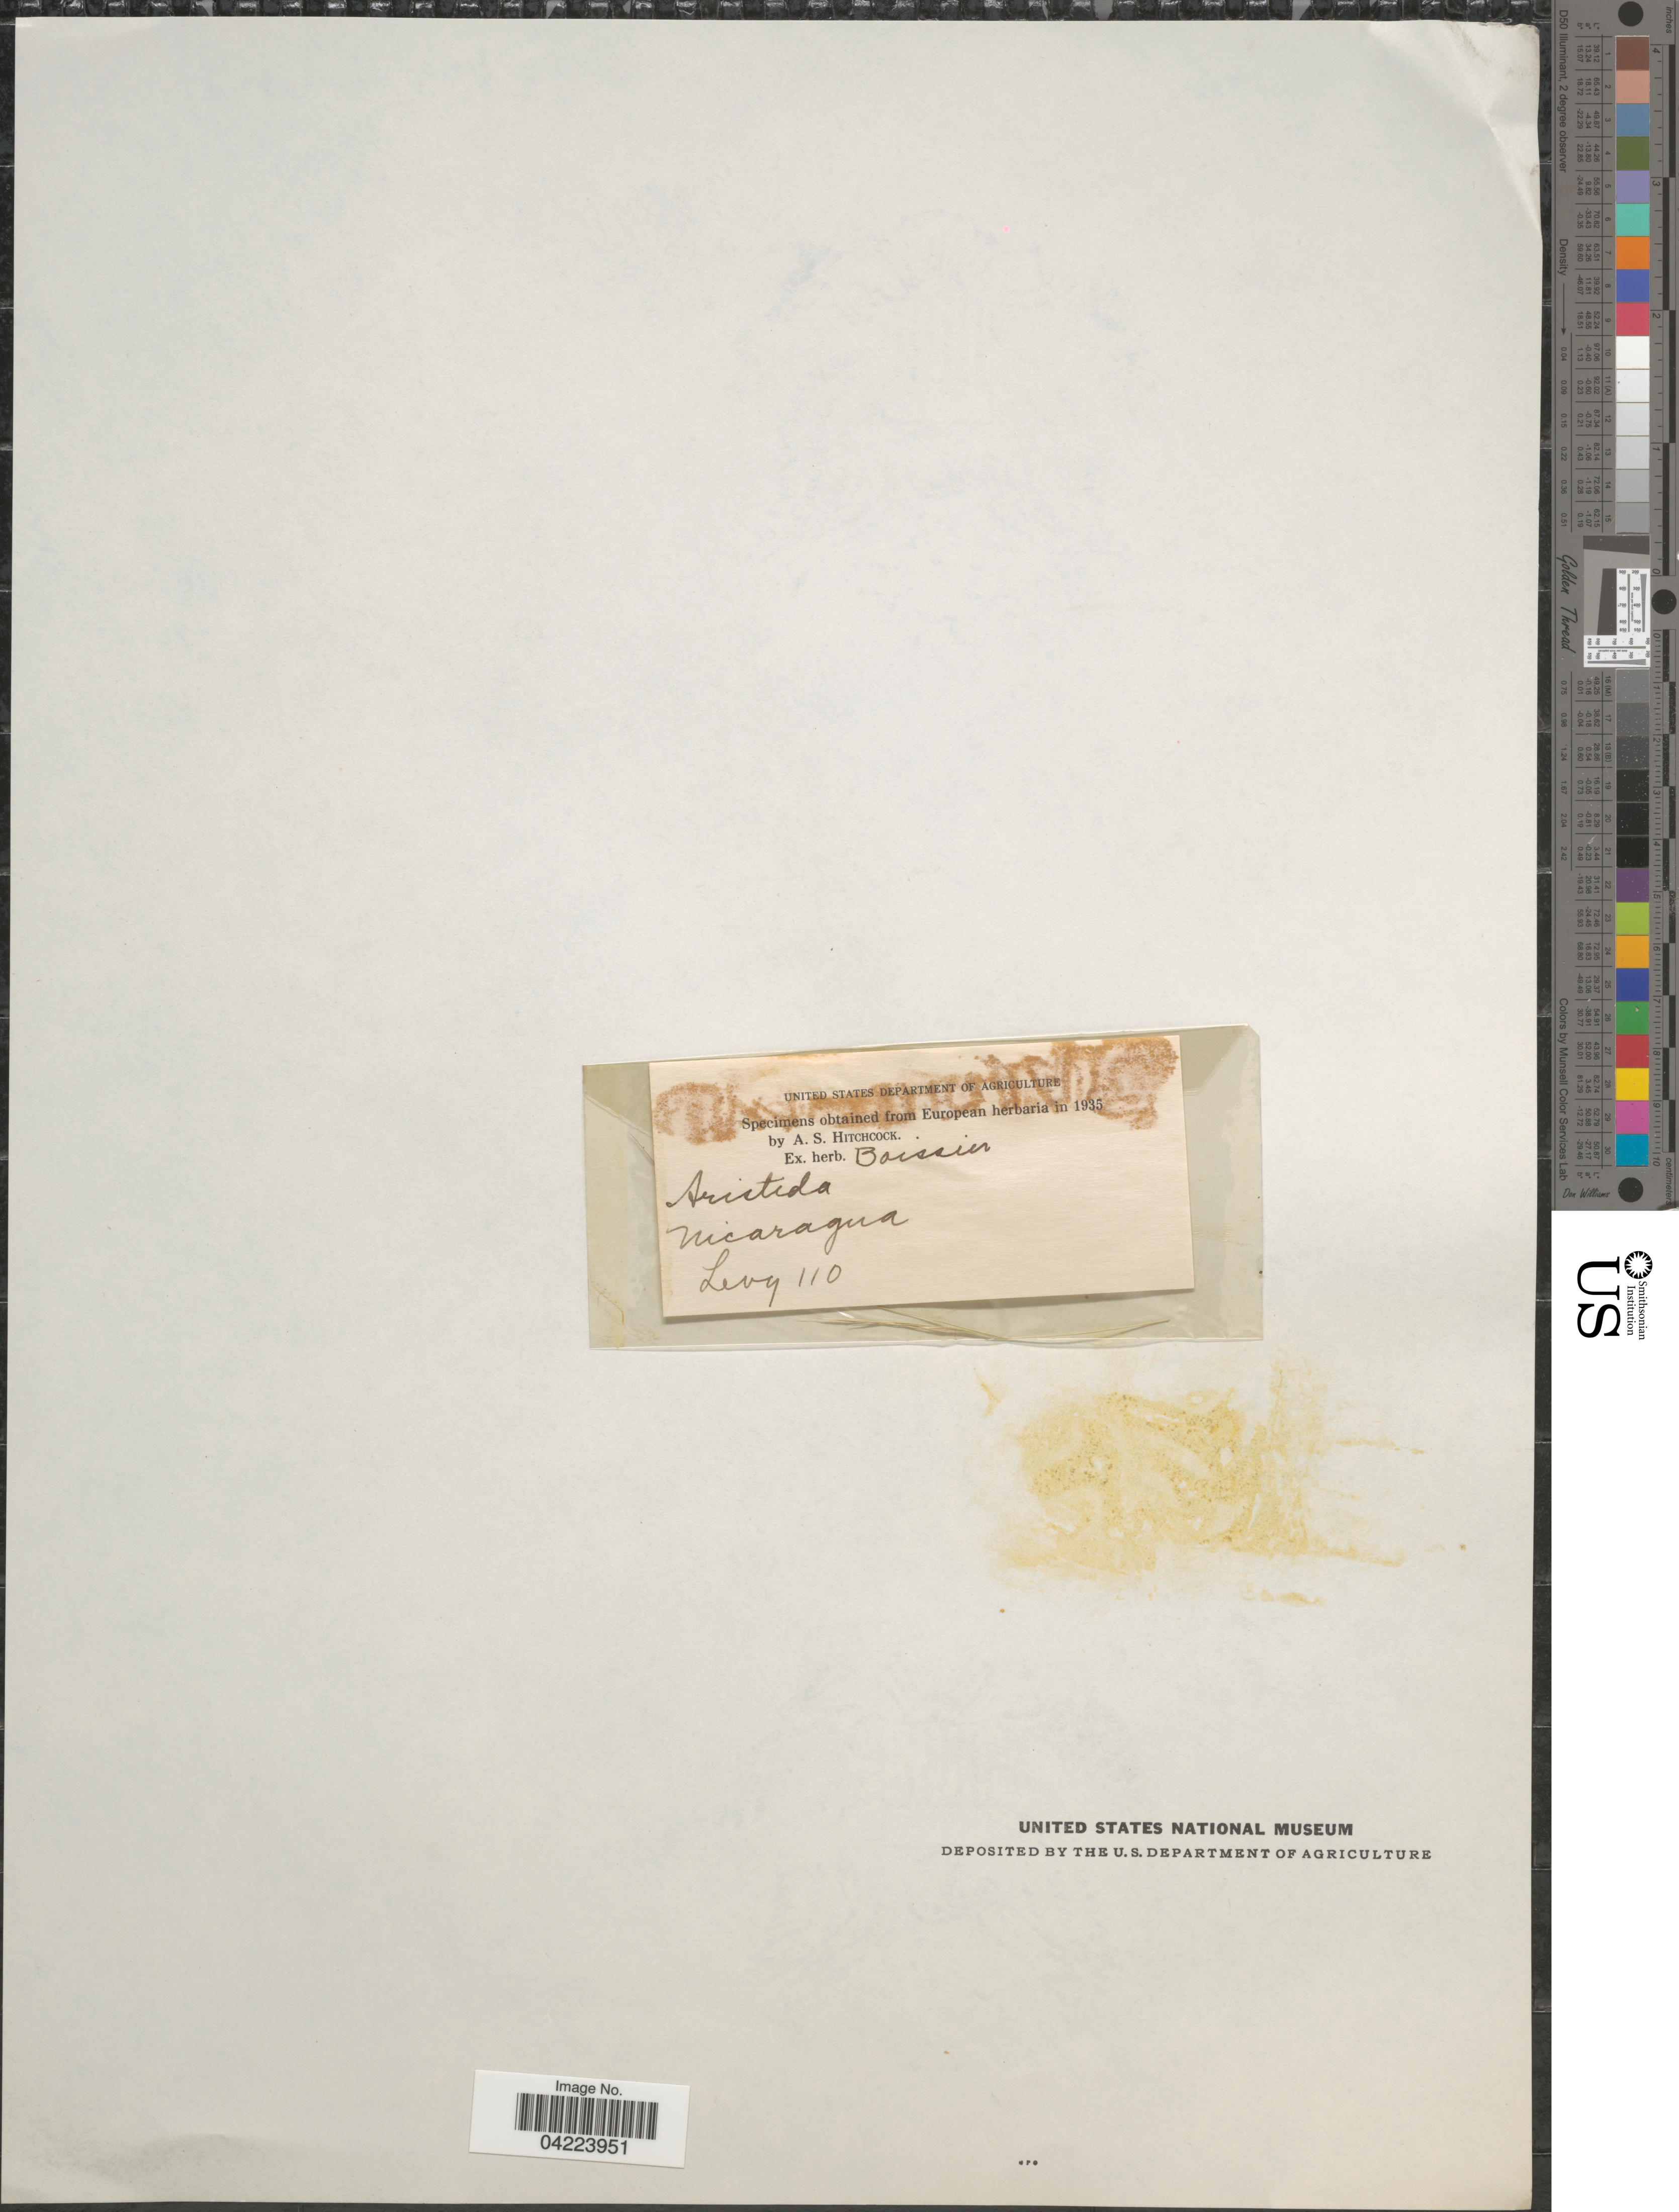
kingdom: Plantae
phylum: Tracheophyta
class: Liliopsida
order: Poales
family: Poaceae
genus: Aristida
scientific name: Aristida sp.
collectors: -. Levy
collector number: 110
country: Nicaragua